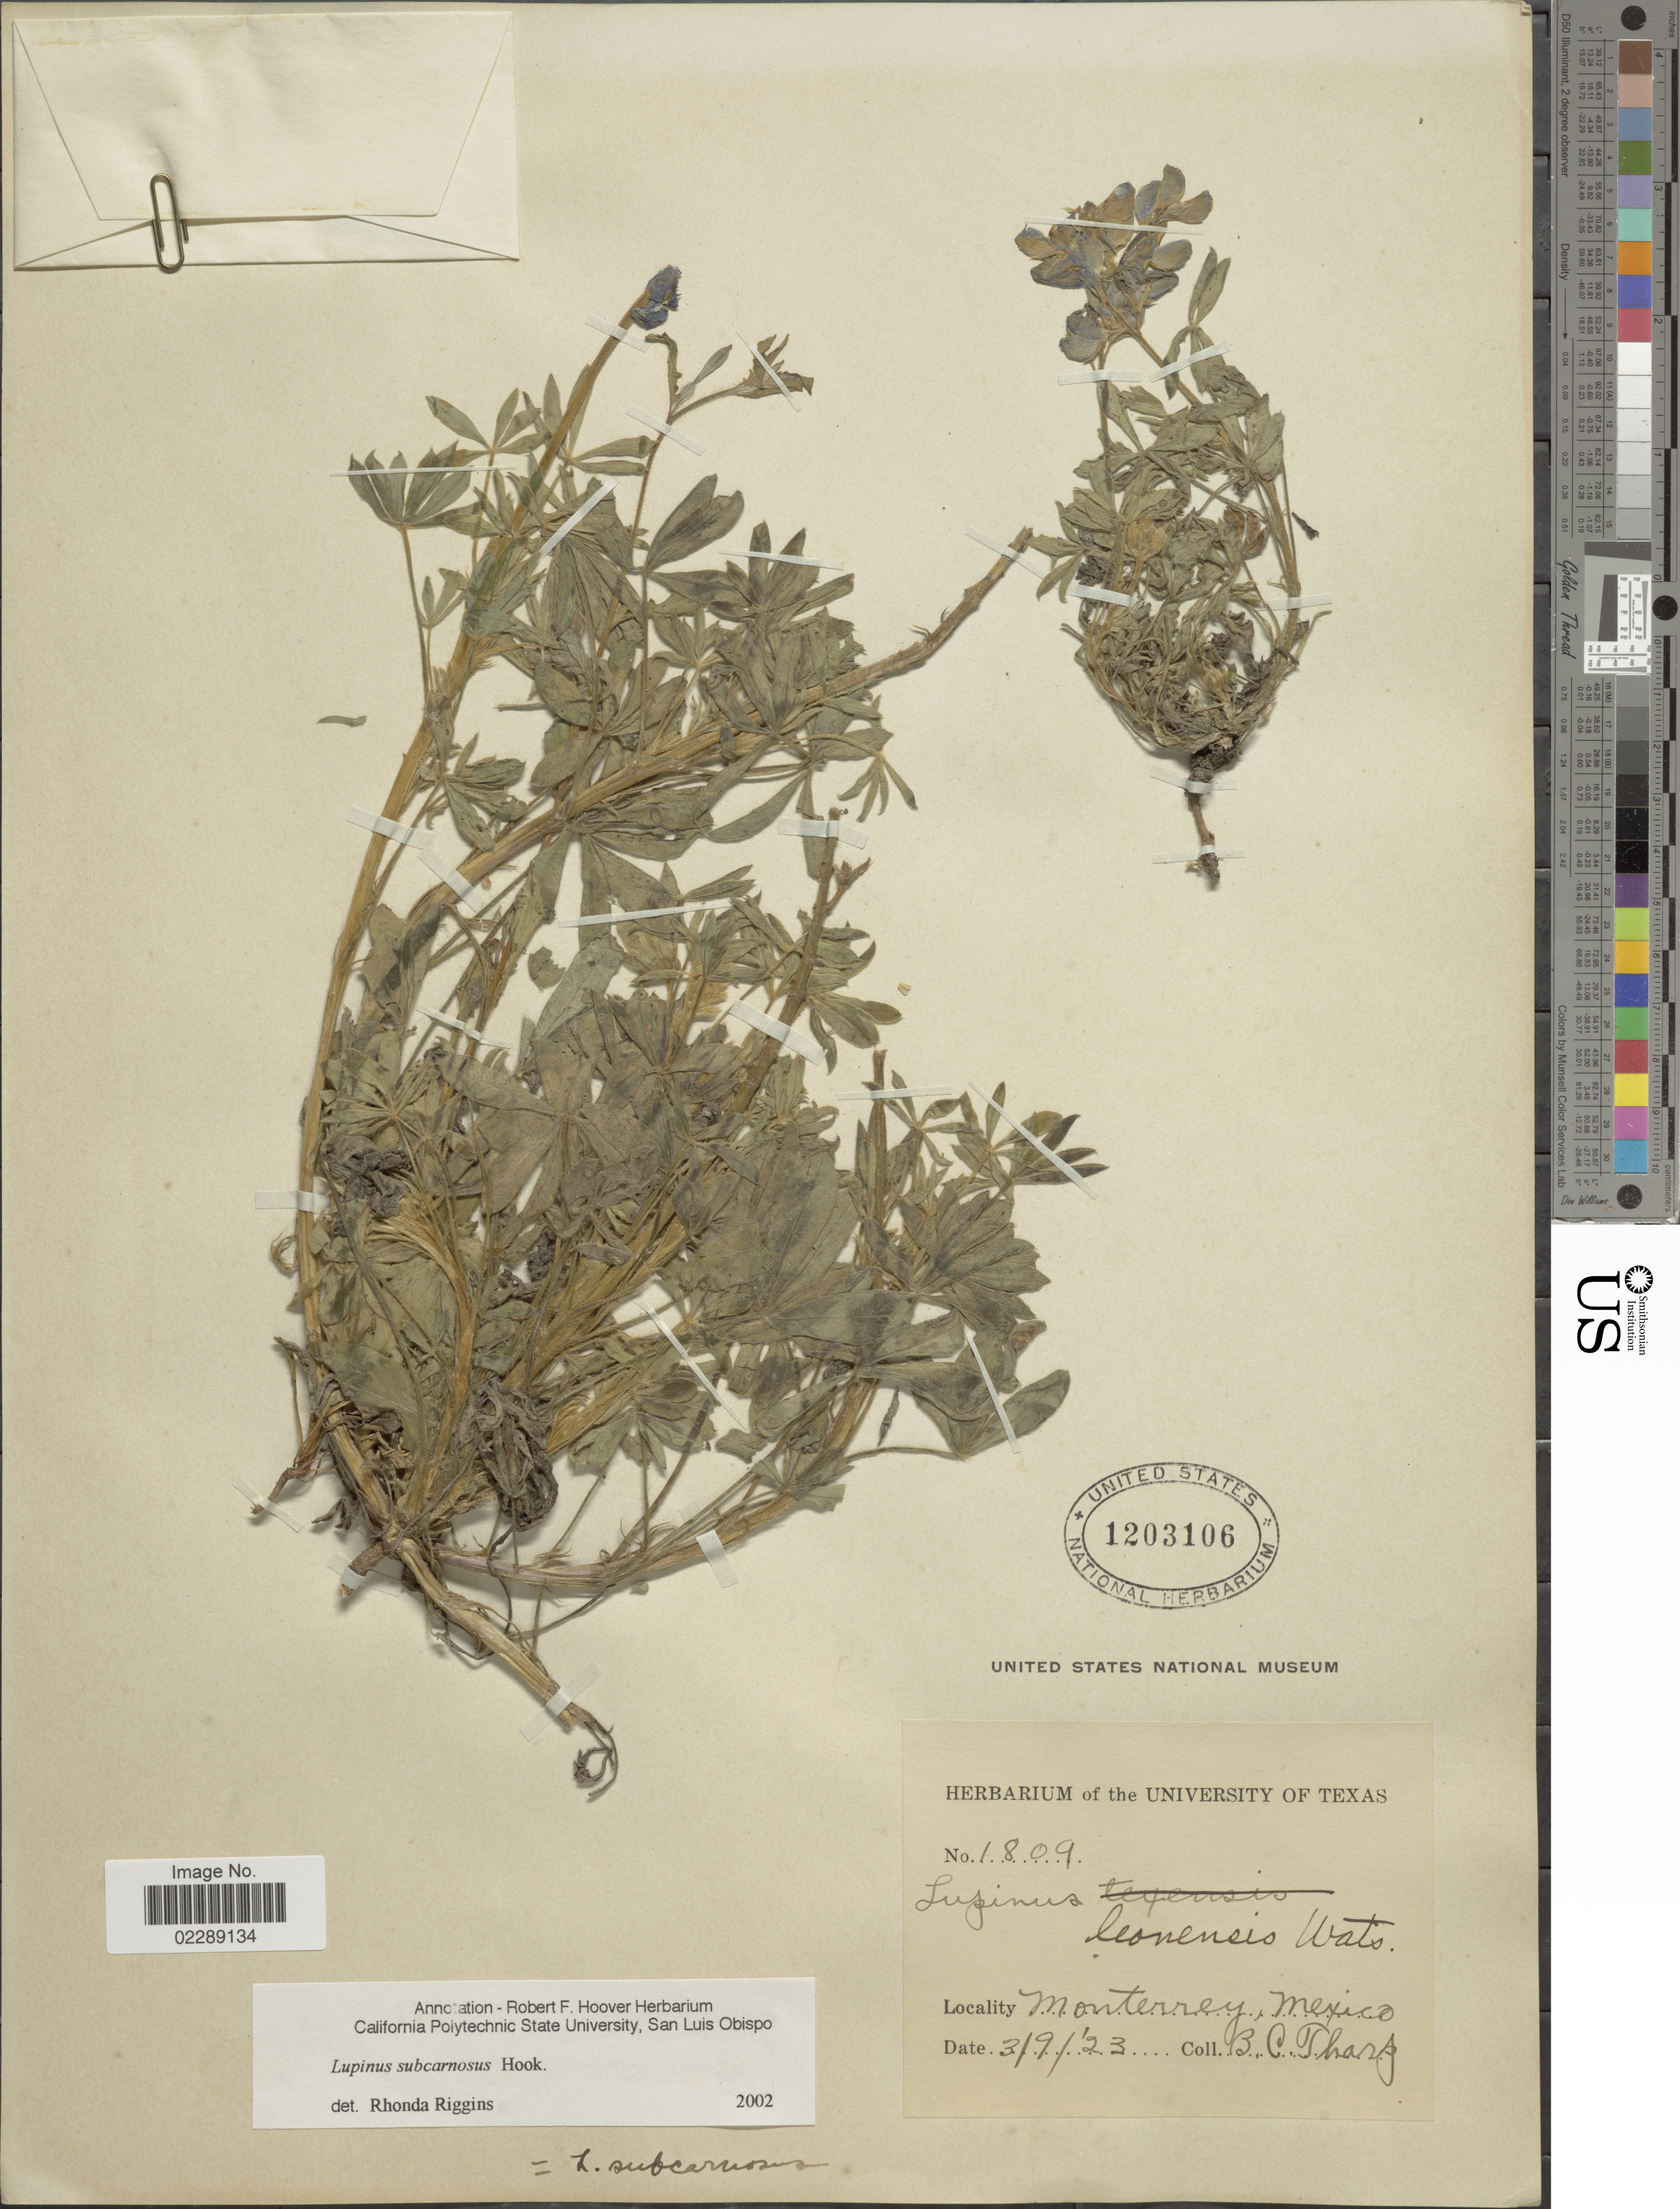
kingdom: Plantae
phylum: Tracheophyta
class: Magnoliopsida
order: Fabales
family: Fabaceae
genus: Lupinus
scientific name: Lupinus subcarnosus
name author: Hook.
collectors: B. C. Tharp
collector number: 1809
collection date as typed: Transcribed d/m/y: 3/9/23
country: Mexico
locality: Monterey, Mexico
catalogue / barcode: US 1203106